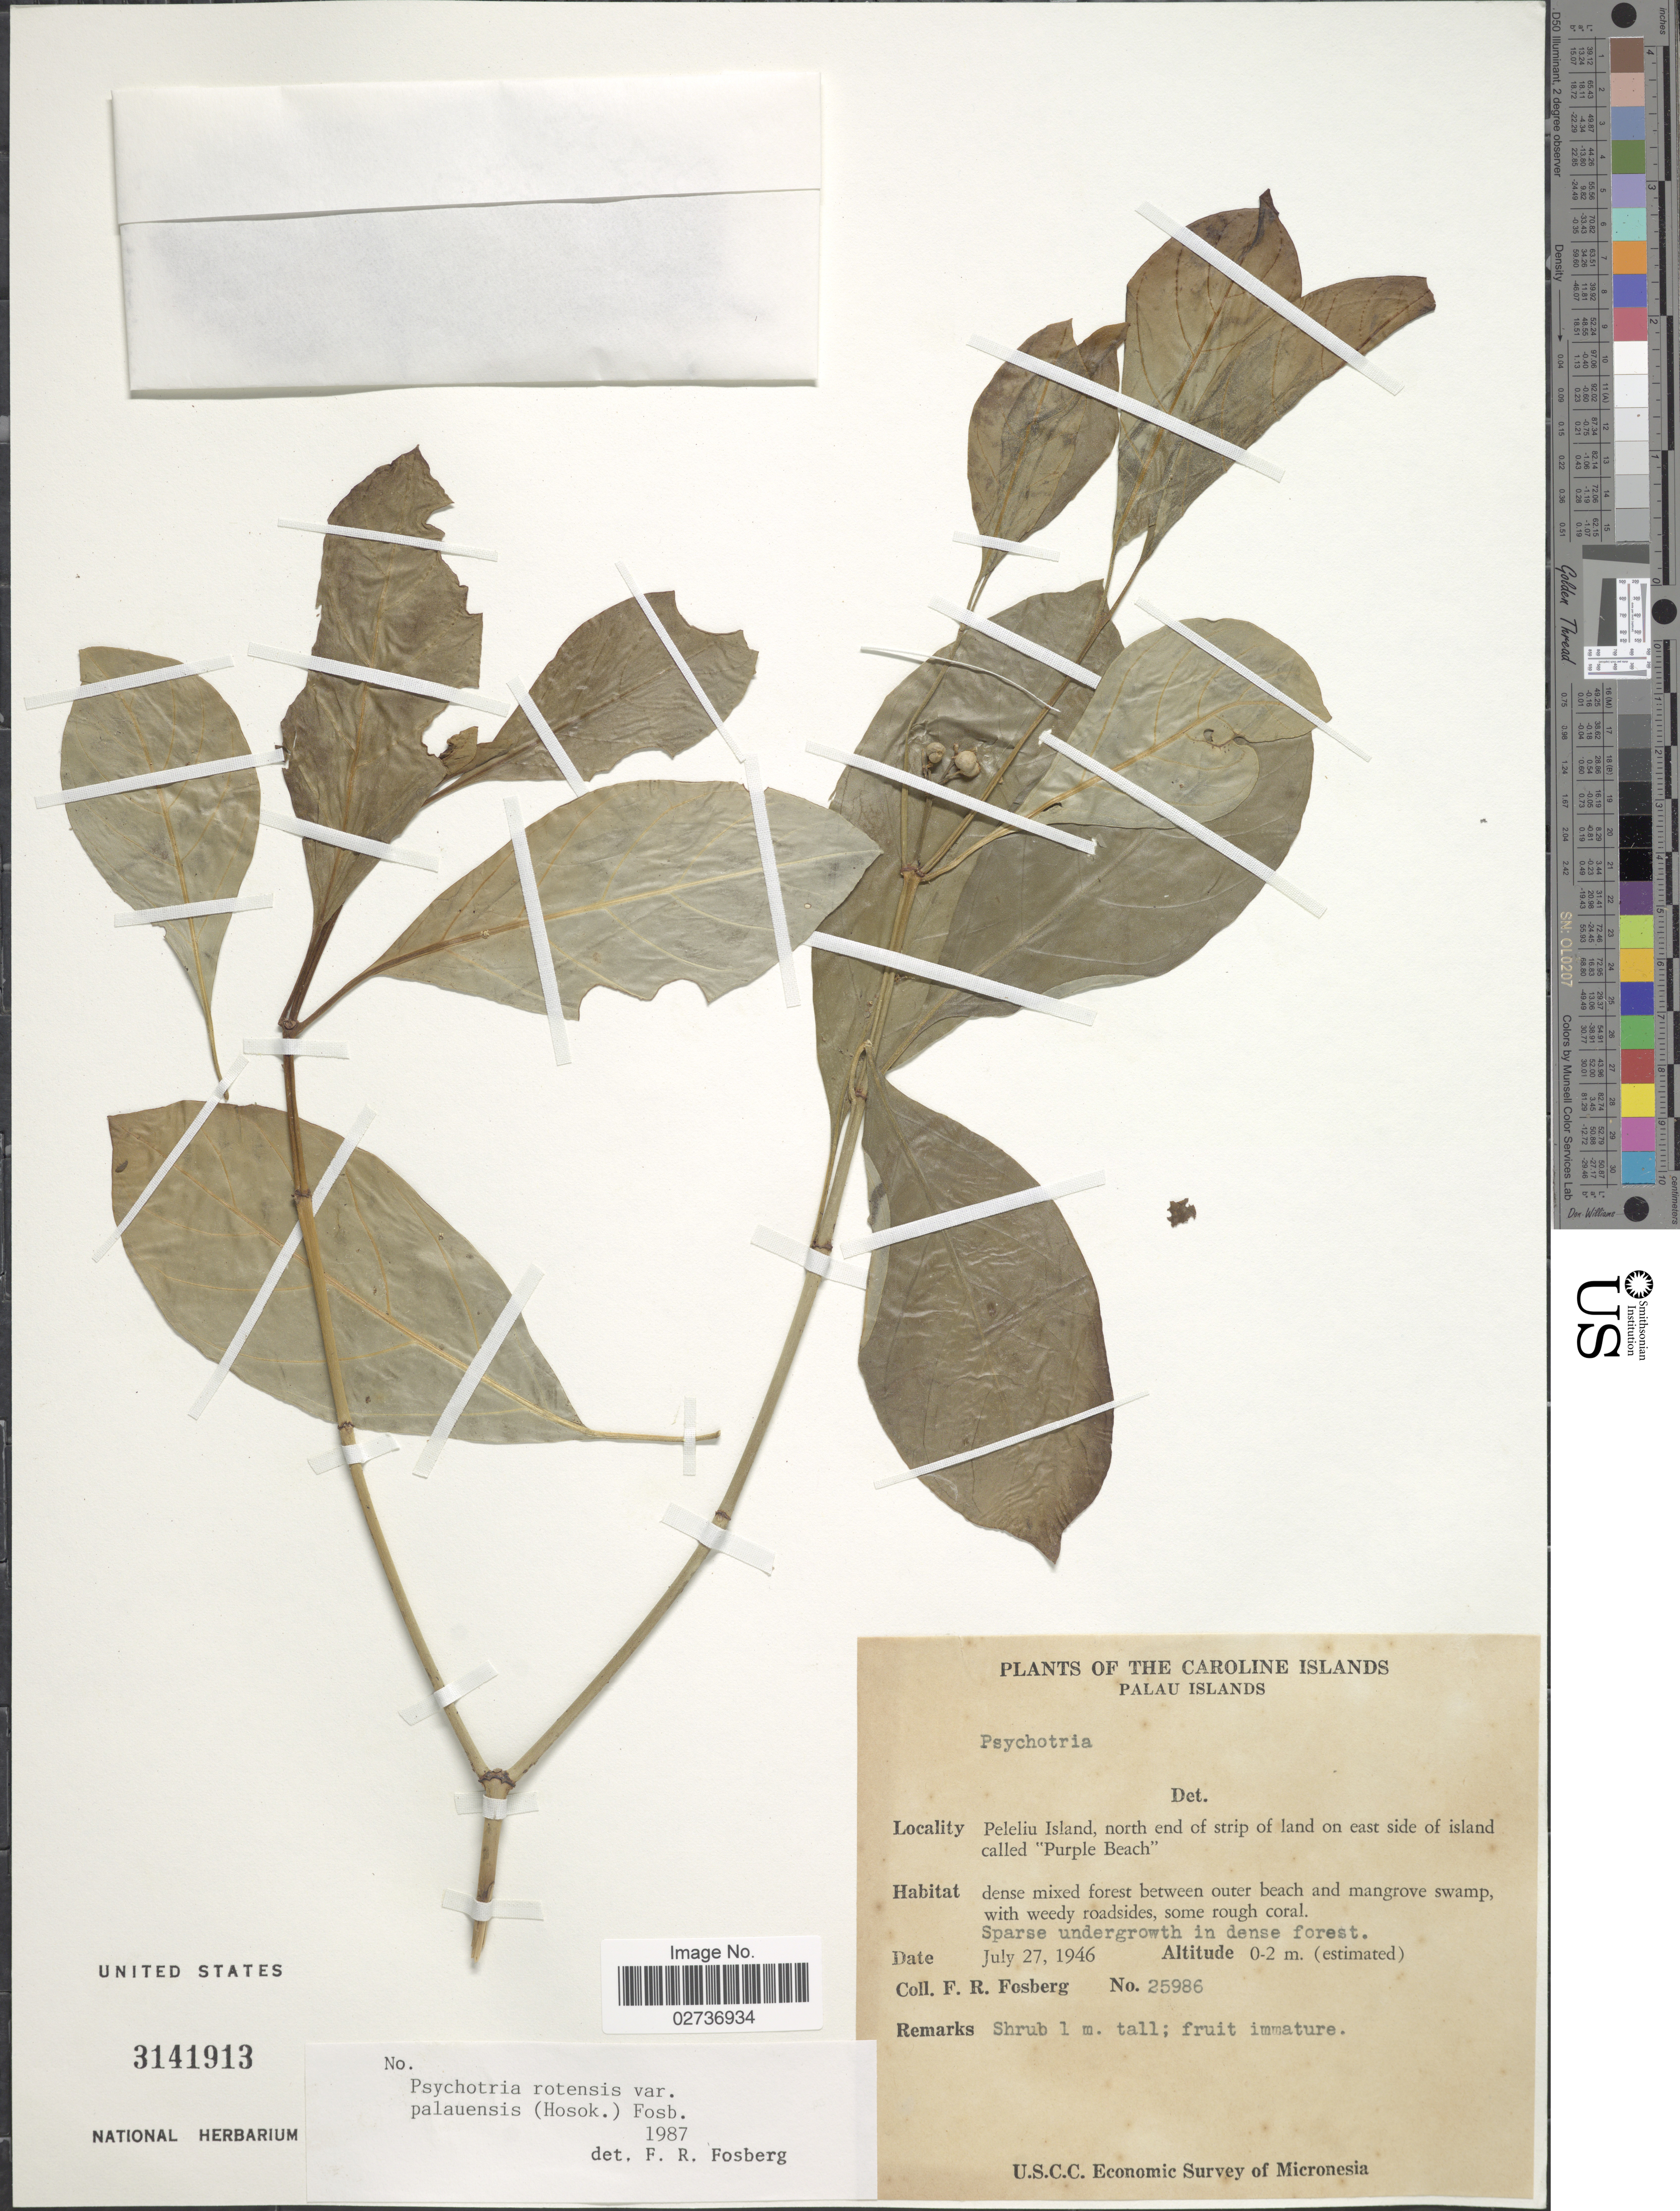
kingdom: Plantae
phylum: Tracheophyta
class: Magnoliopsida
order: Gentianales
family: Rubiaceae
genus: Psychotria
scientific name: Psychotria rotensis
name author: Kaneh.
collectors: F. R. Fosberg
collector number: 25986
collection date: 1946-07-27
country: Palau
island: Beliliou [Peleliu]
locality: Palau Islands. Peleliu Island, north end of strip of land on east side of island called "Purple Beach"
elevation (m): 0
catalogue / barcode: US 3141913